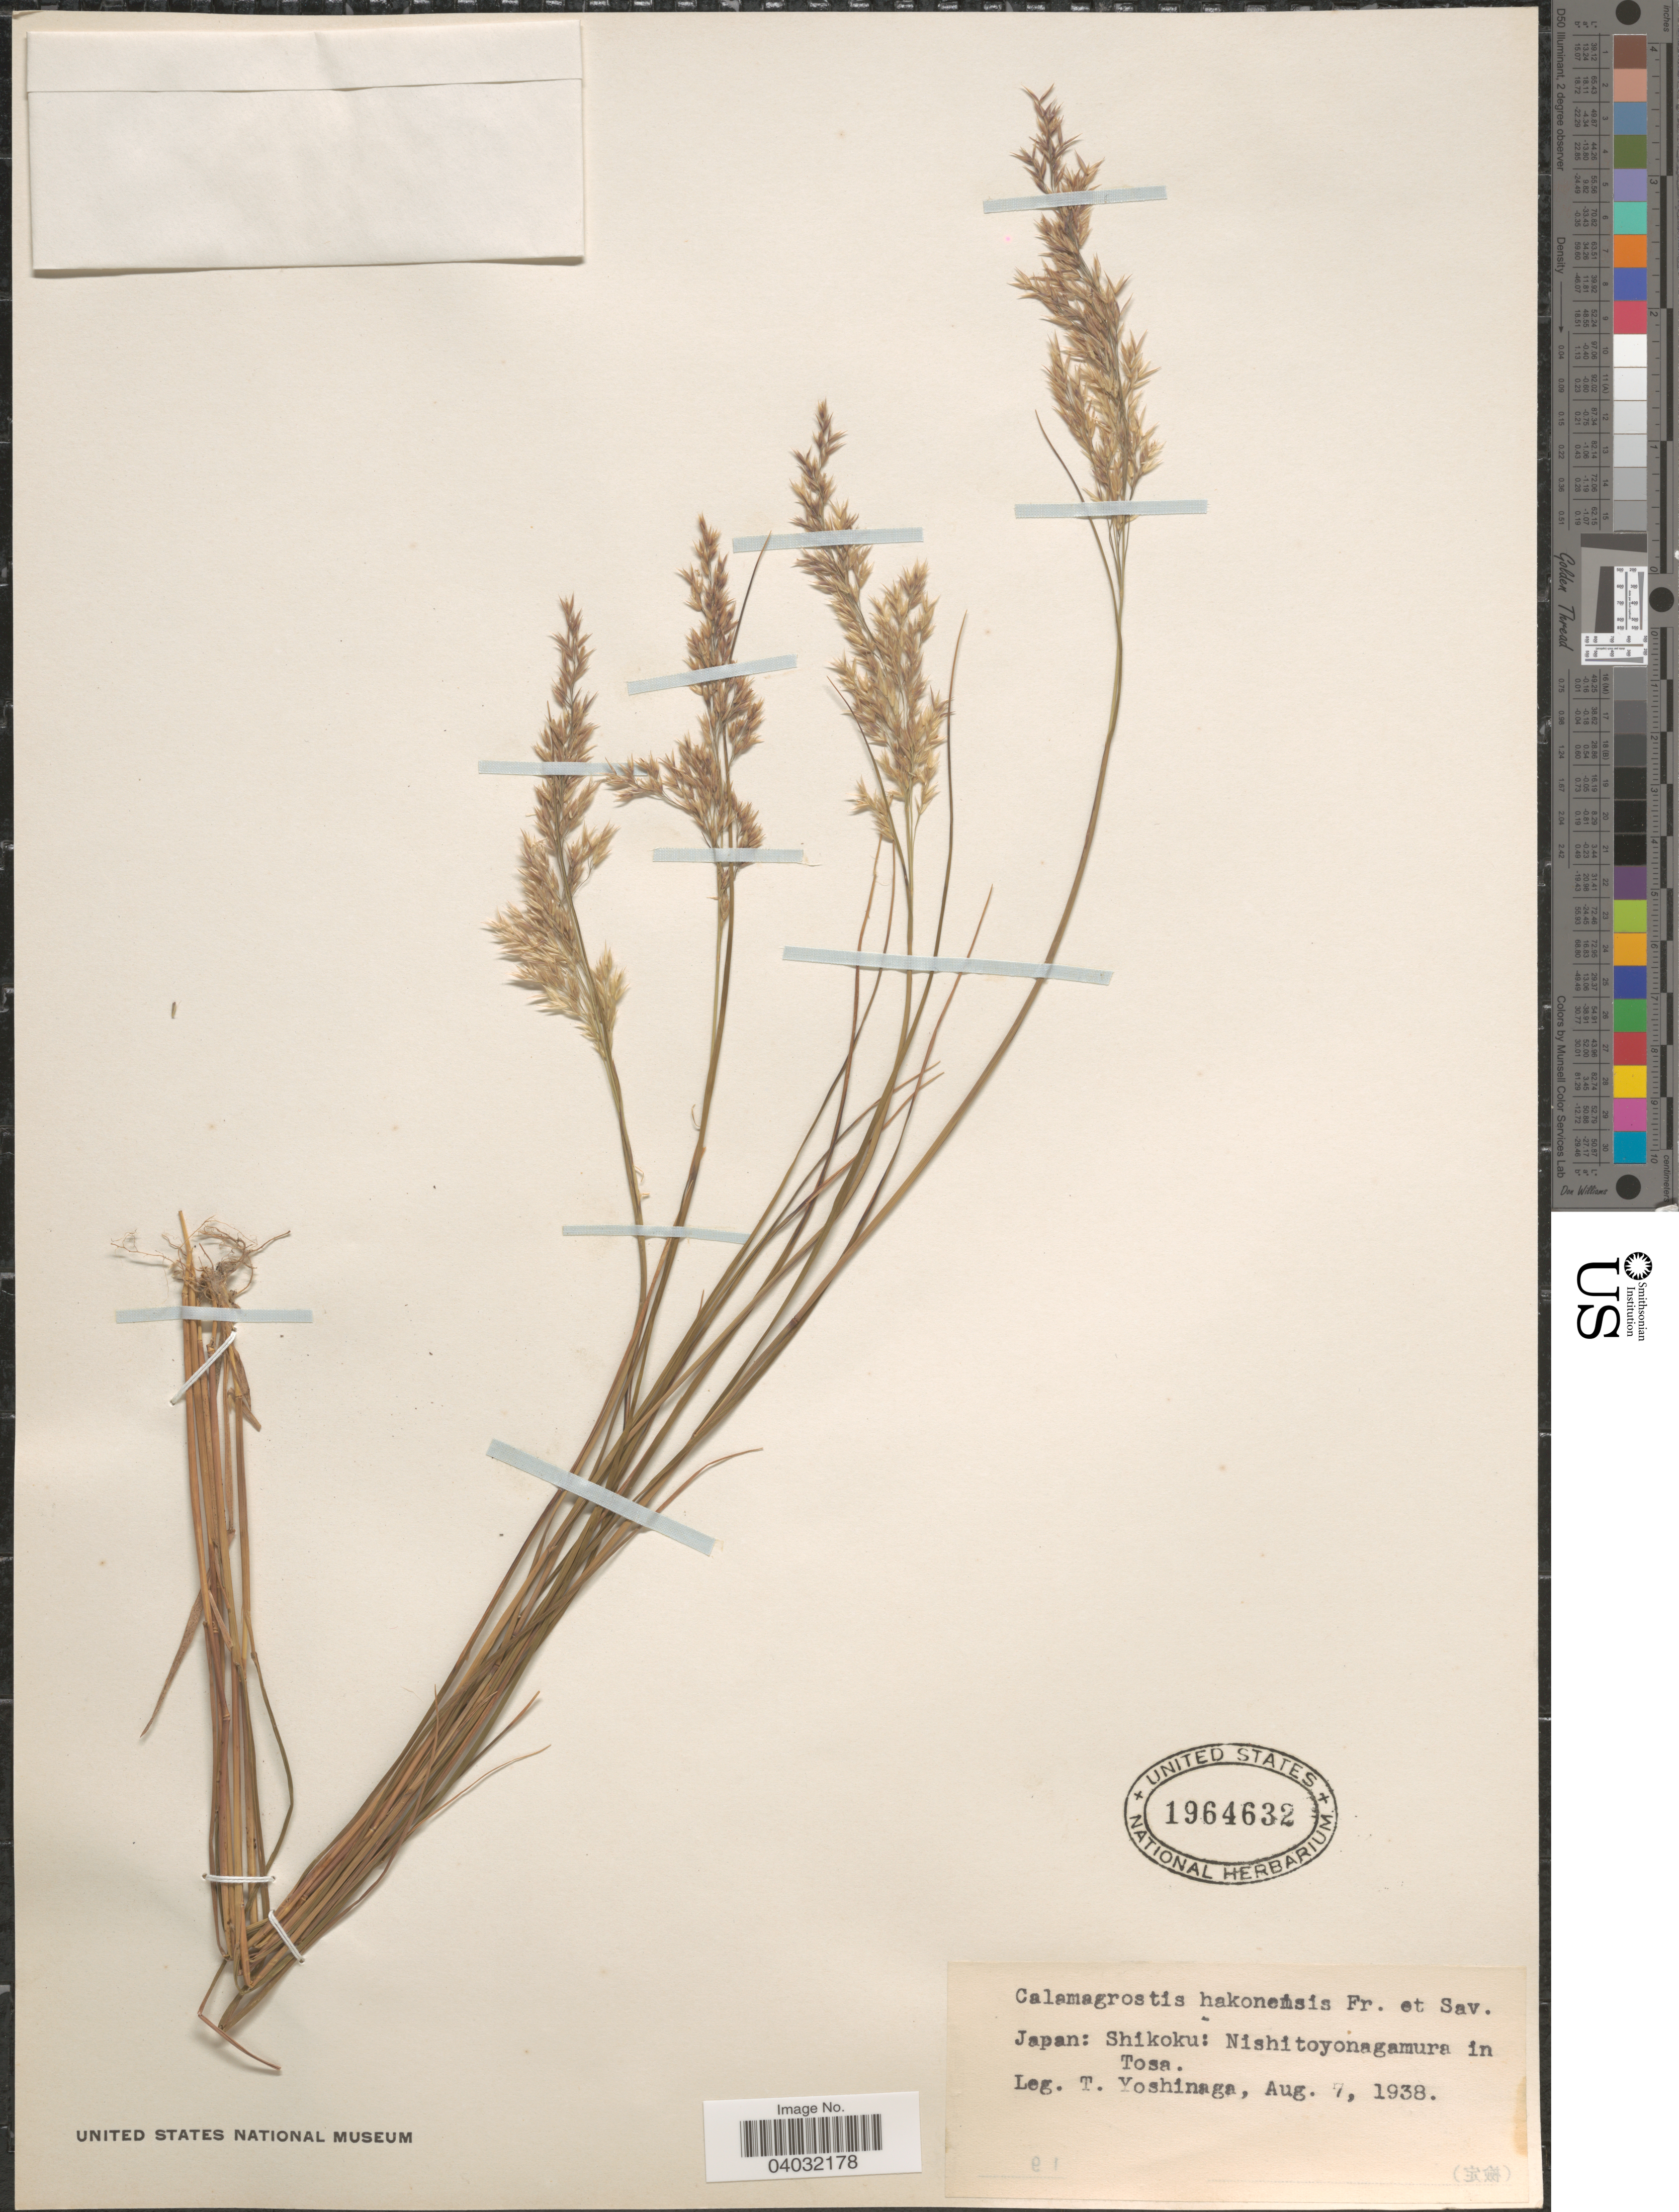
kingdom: Plantae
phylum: Tracheophyta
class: Liliopsida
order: Poales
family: Poaceae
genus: Calamagrostis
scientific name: Calamagrostis hakonensis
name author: Franch. & Sav.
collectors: T. Yoshinaga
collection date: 1938-08-07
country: Japan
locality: Shikoku: Nishitoyonagamura in Tosa.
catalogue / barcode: US 1964632